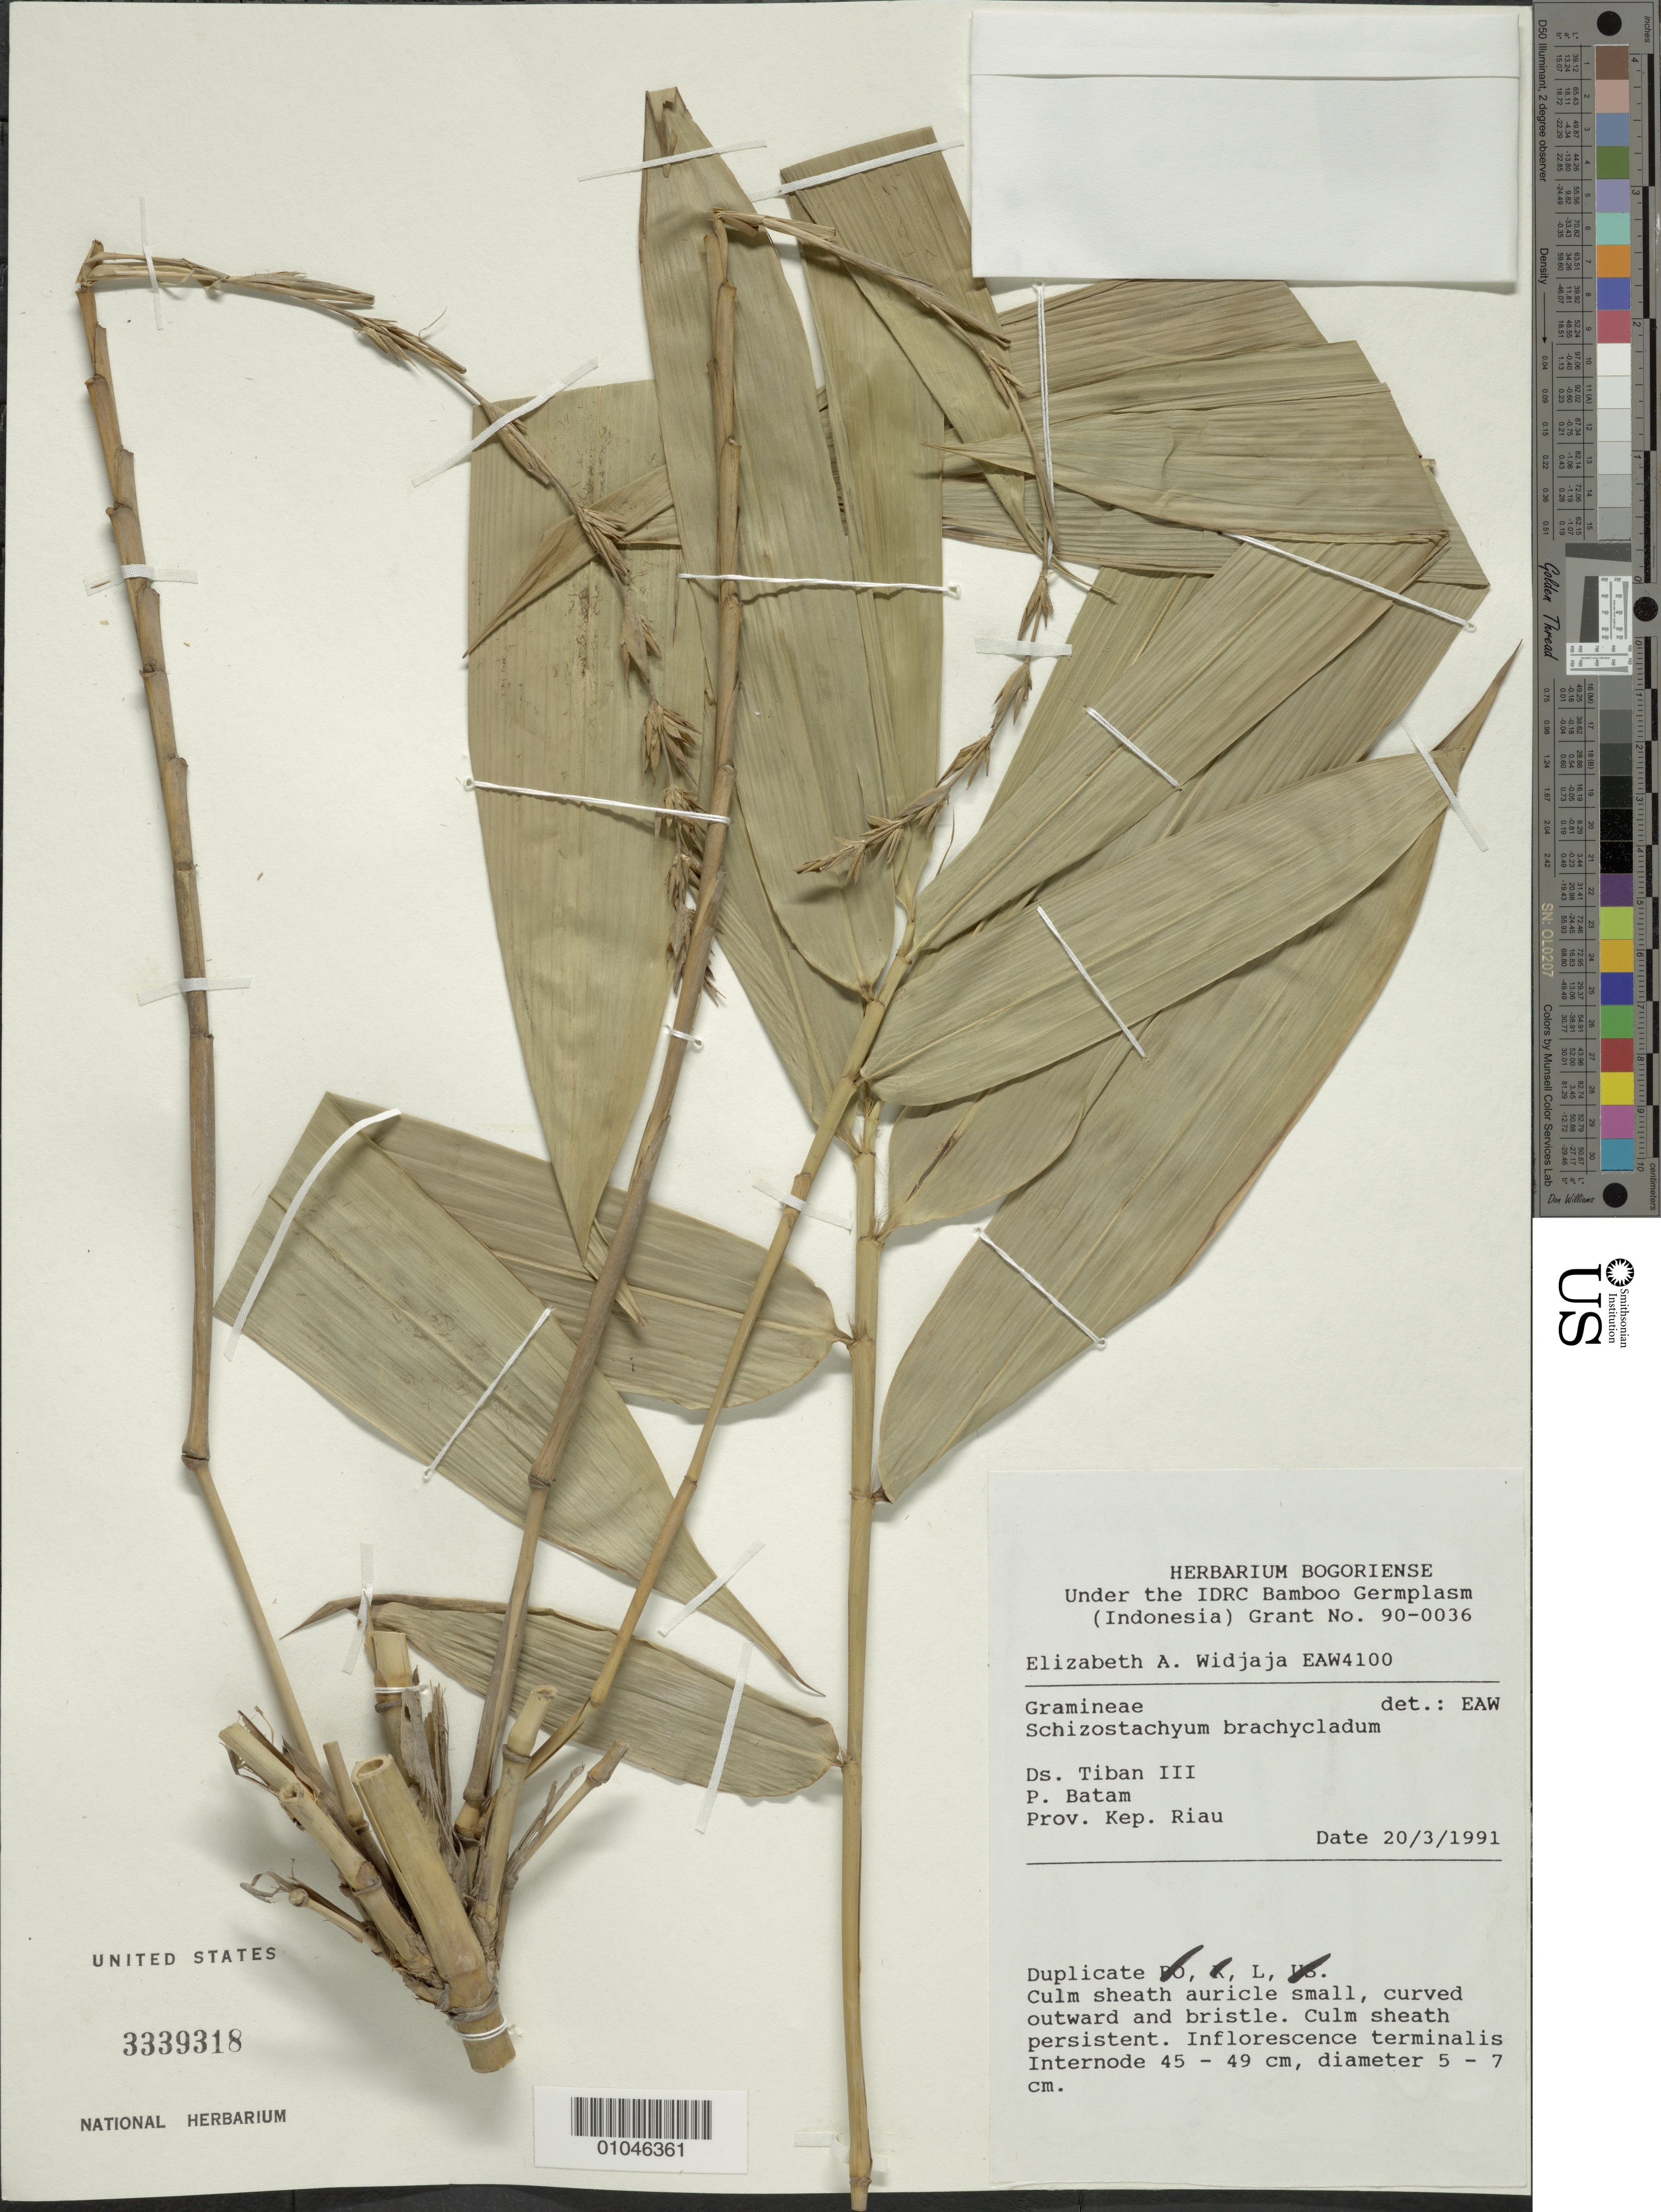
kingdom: Plantae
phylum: Tracheophyta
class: Liliopsida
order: Poales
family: Poaceae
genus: Schizostachyum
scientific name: Schizostachyum brachycladum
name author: (Kurz ex Munro) Kurz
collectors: E. A. Widjaja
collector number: EAW 4100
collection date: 1991-03-20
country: Indonesia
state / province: Sumatra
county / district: Riau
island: Sumatra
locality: Ds. Tiban III, P. Batam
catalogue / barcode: US 3339318